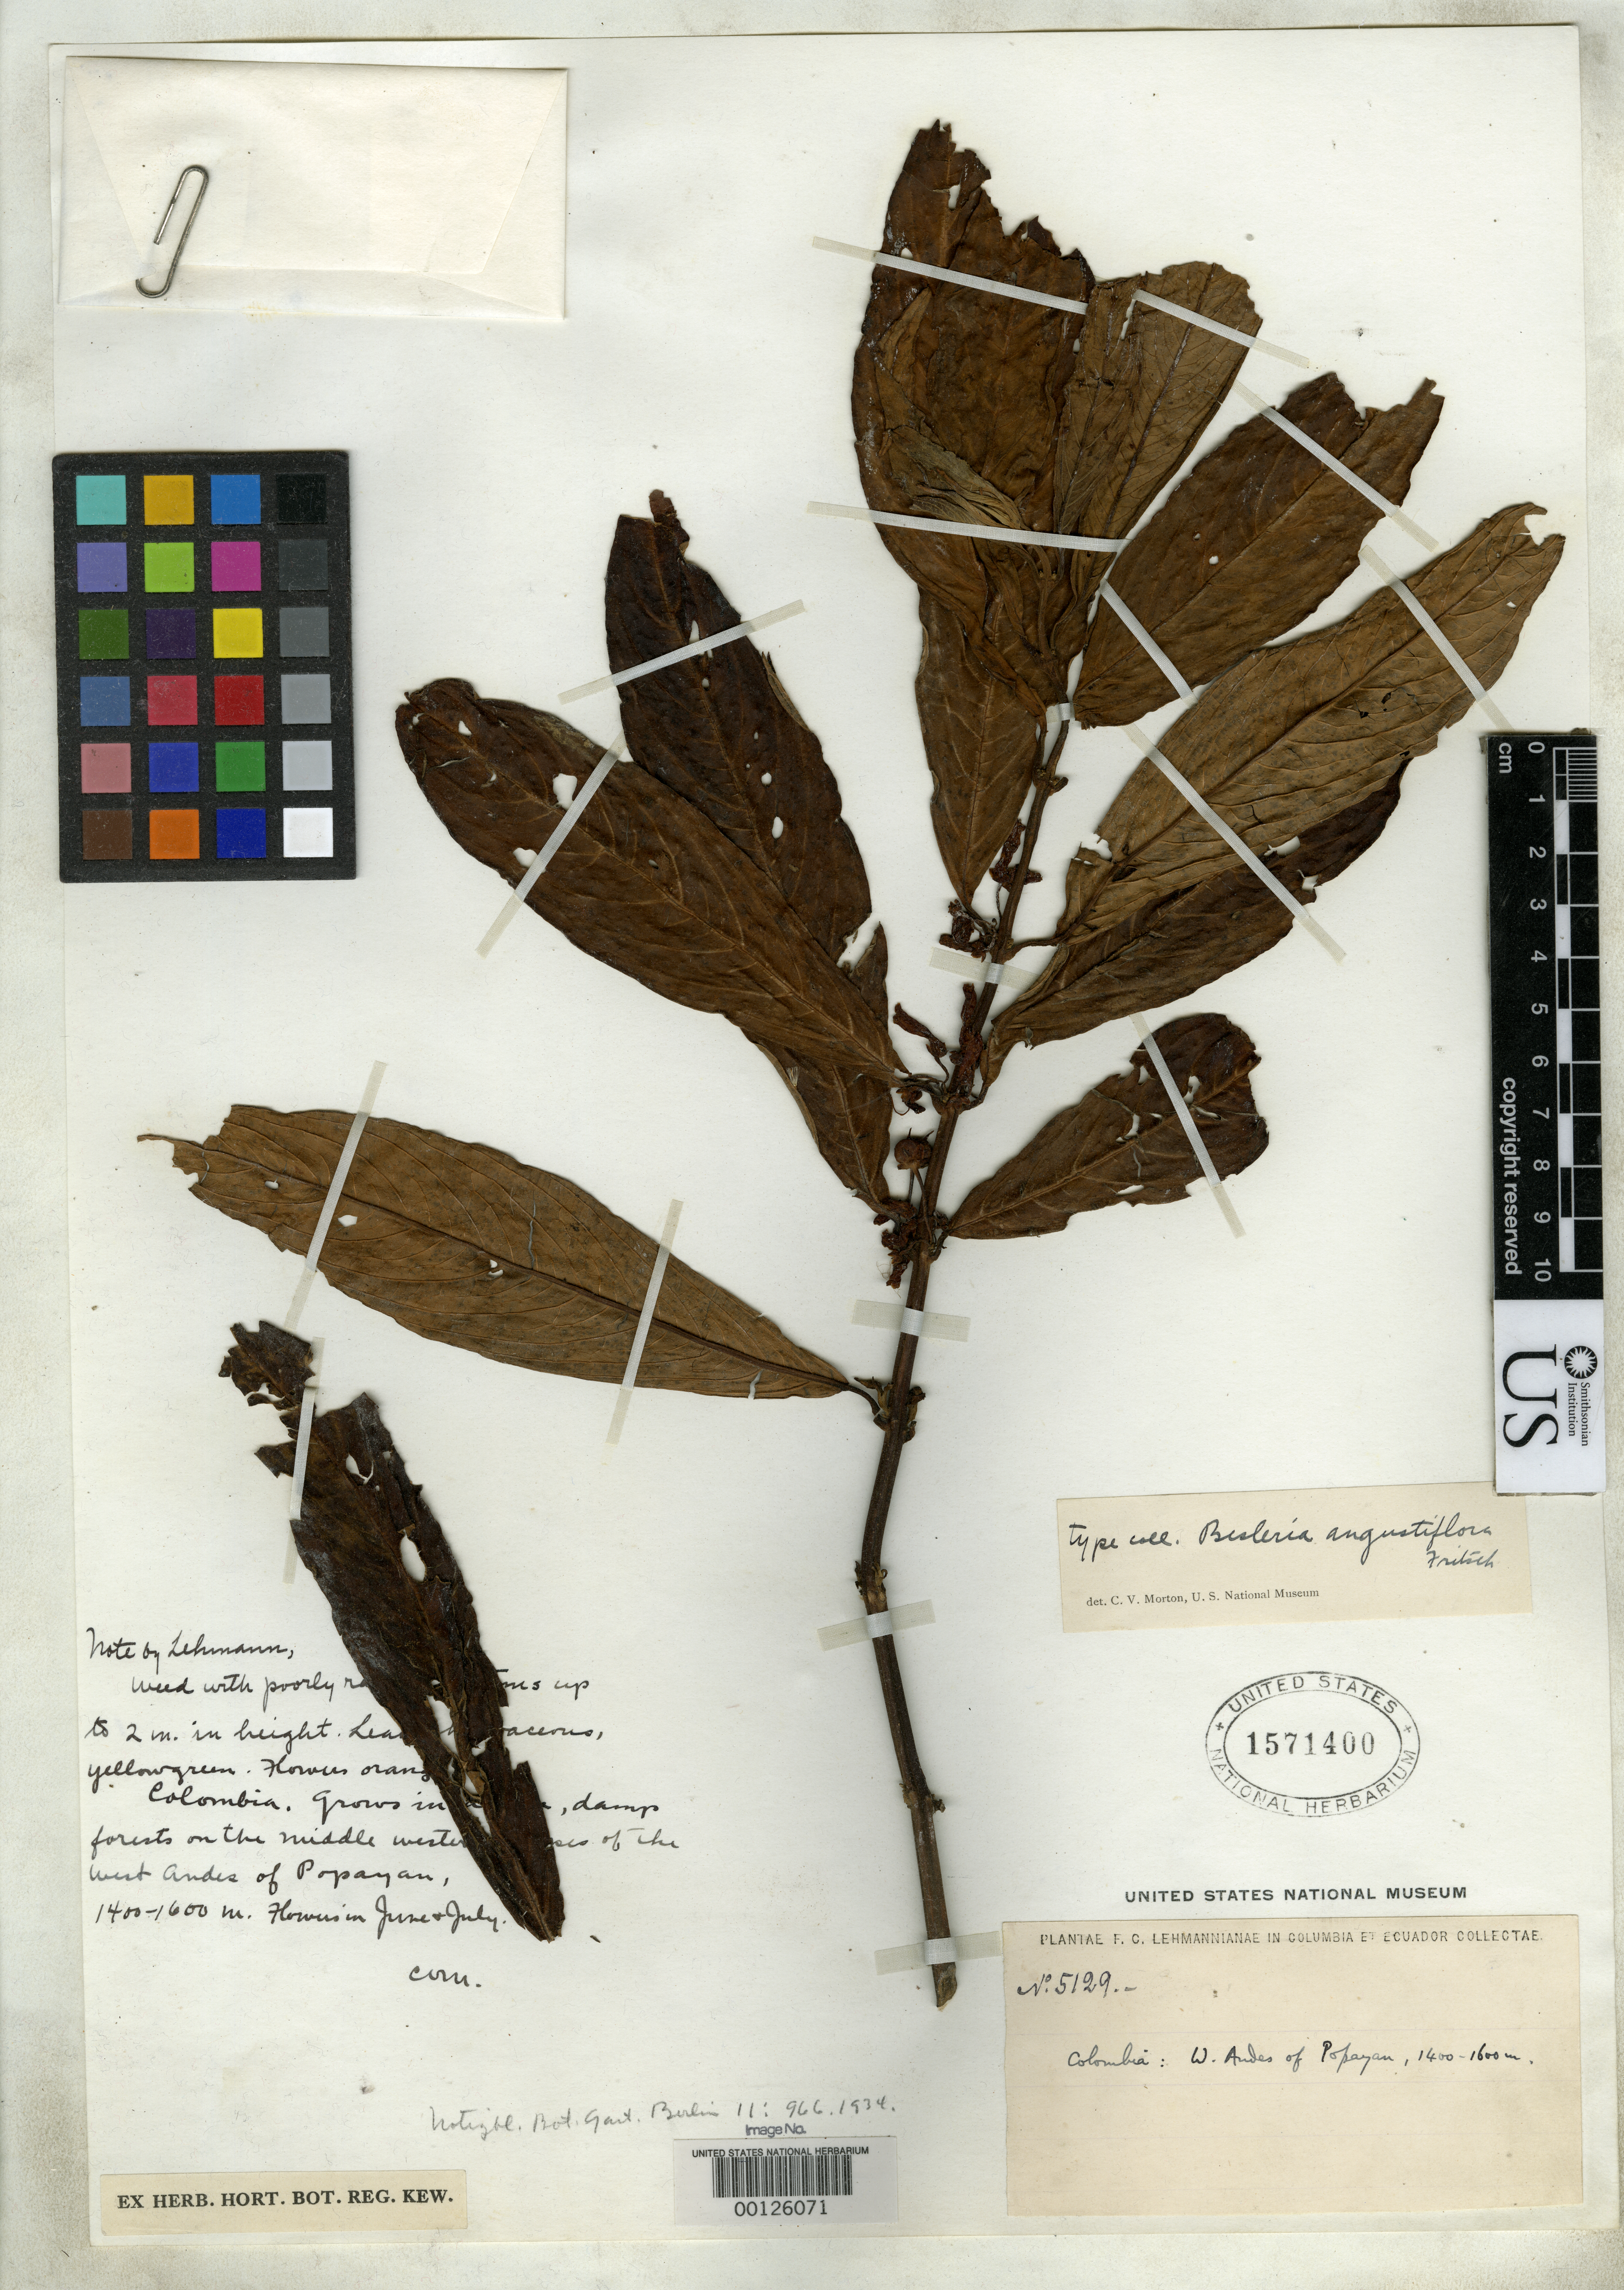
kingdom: Plantae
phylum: Tracheophyta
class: Magnoliopsida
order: Lamiales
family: Gesneriaceae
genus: Besleria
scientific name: Besleria angustiflora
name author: Fritsch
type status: Isotype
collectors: F. C. Lehmann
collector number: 5129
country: Colombia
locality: West Andes von Popayan.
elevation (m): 1400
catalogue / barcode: US 1571400